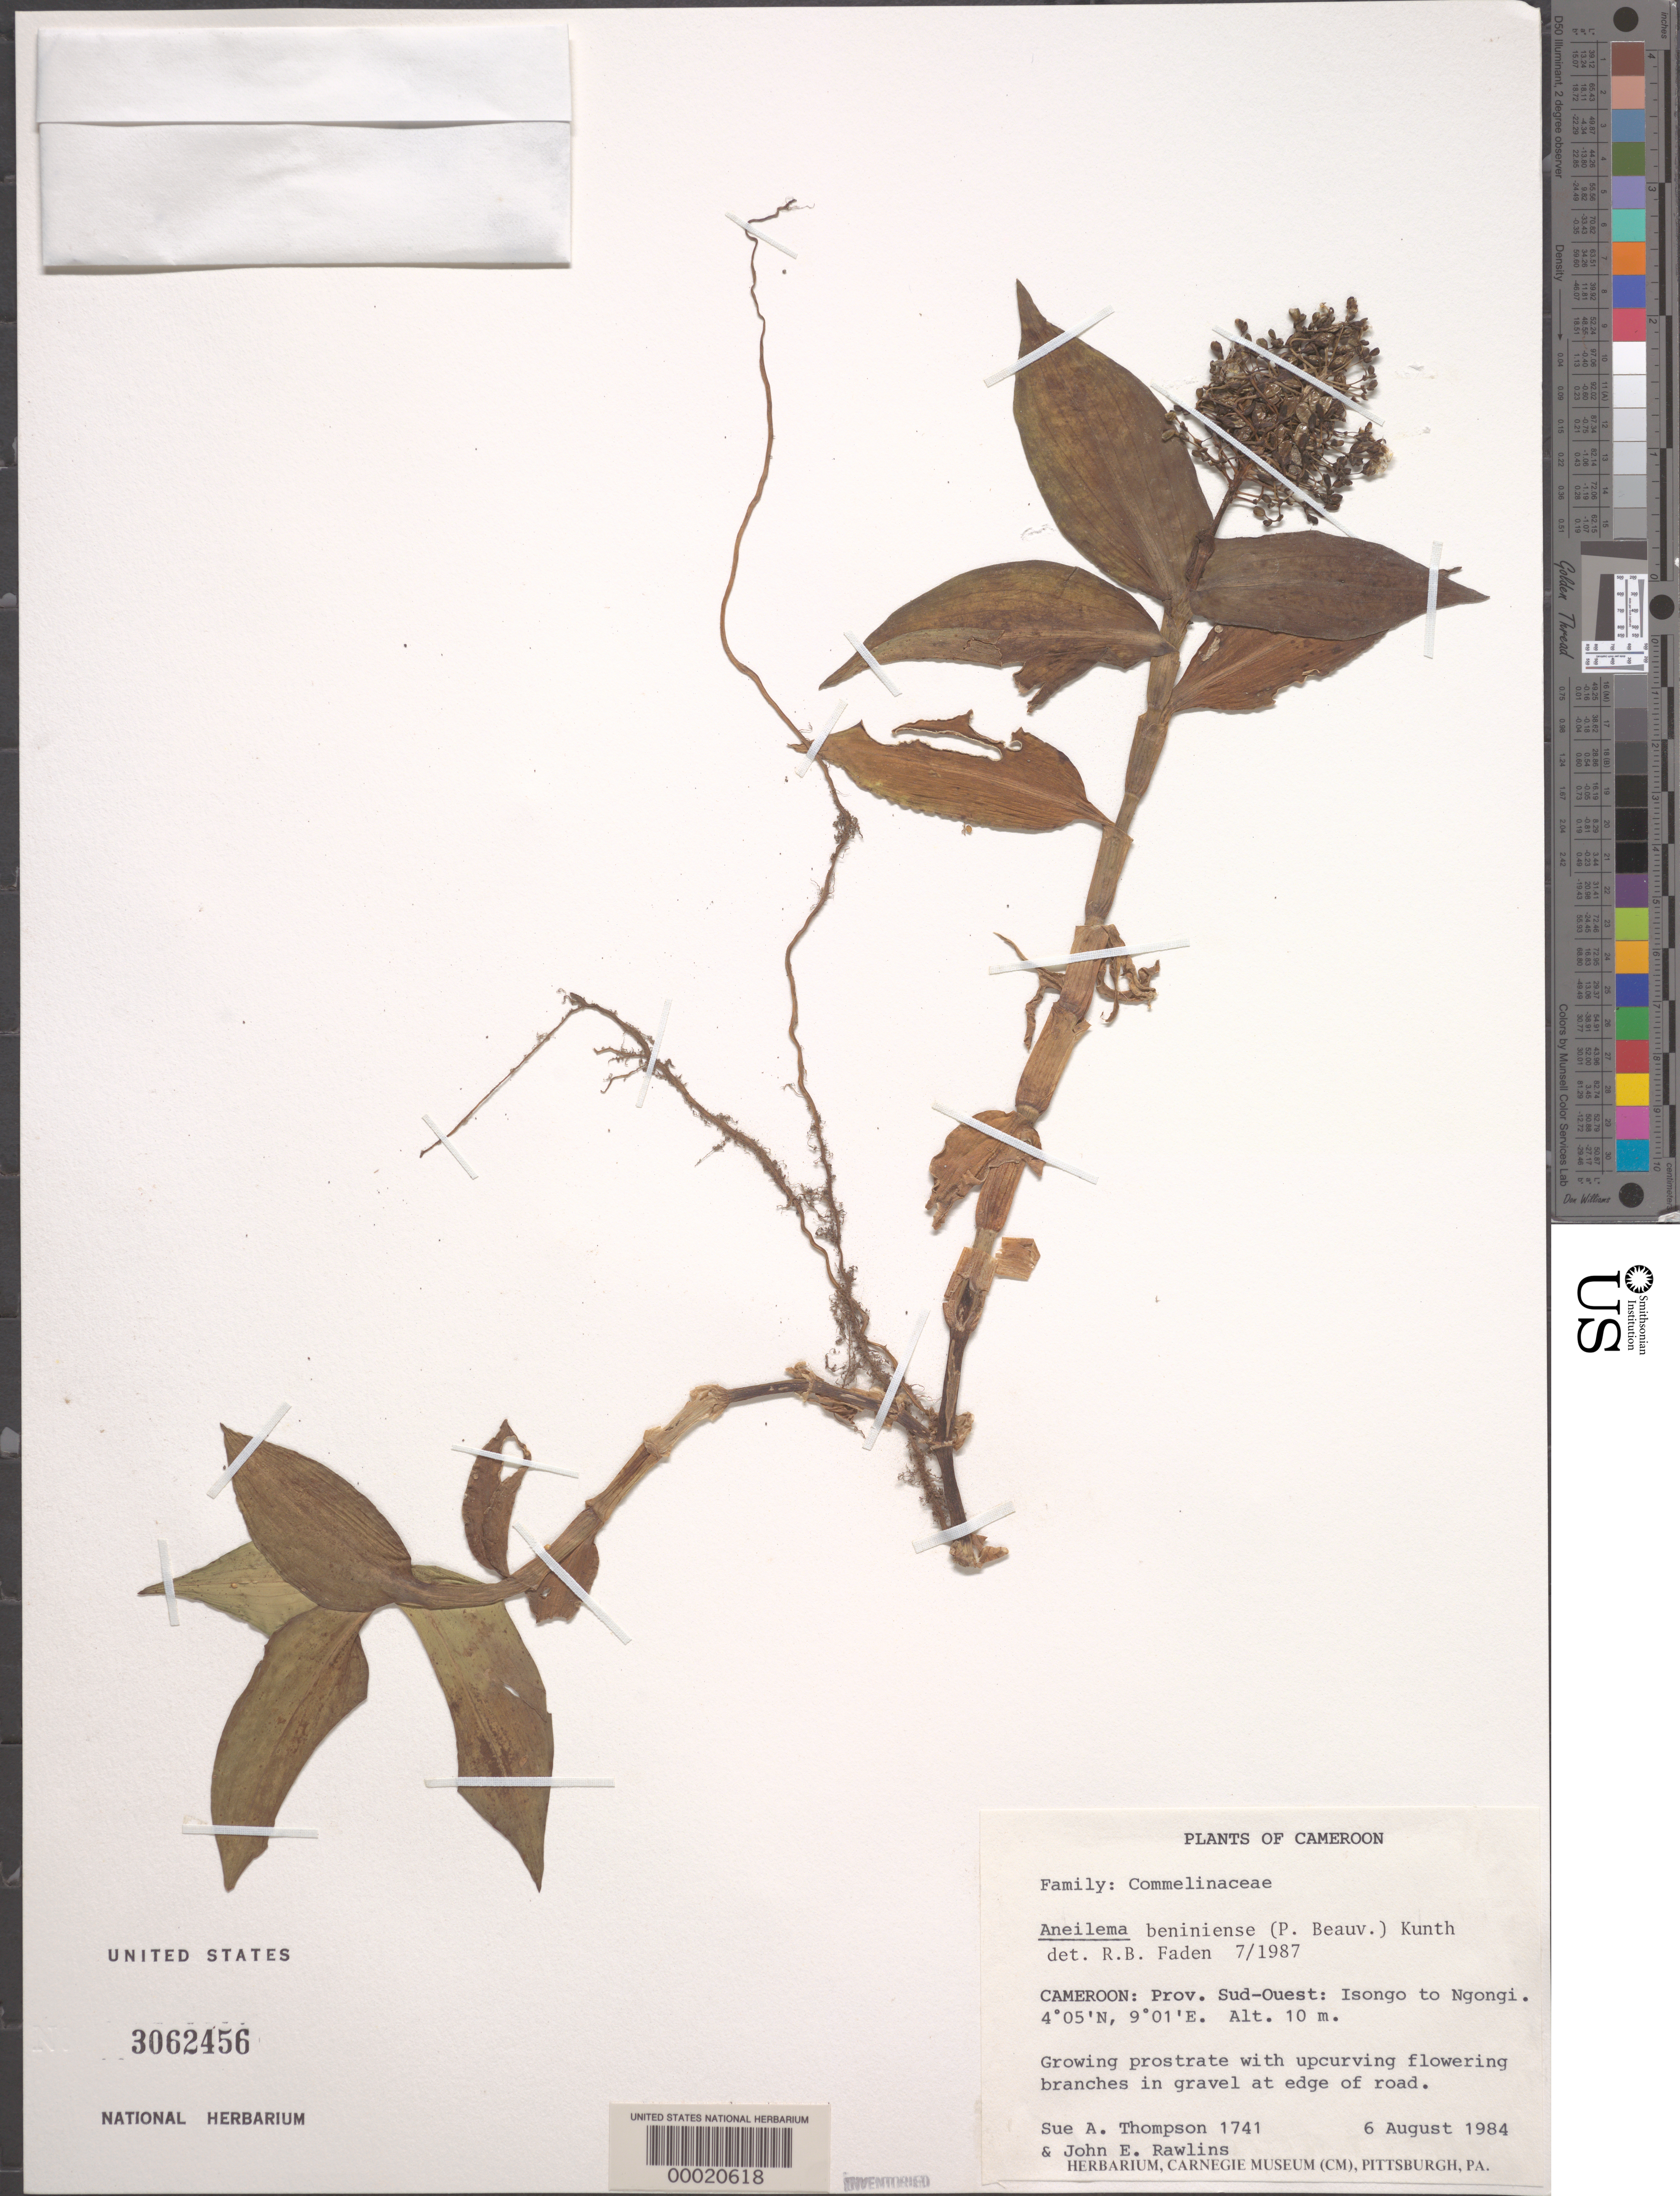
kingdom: Plantae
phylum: Tracheophyta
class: Liliopsida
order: Commelinales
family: Commelinaceae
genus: Aneilema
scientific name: Aneilema beniniense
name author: (P. Beauv.) Kunth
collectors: S. A. Thompson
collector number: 1741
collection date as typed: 06 Aug 1984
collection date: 1984-08-06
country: Cameroon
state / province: Sud-Ouest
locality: Isongo to ngongi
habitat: Gravel at rd. edge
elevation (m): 10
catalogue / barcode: US 3062456